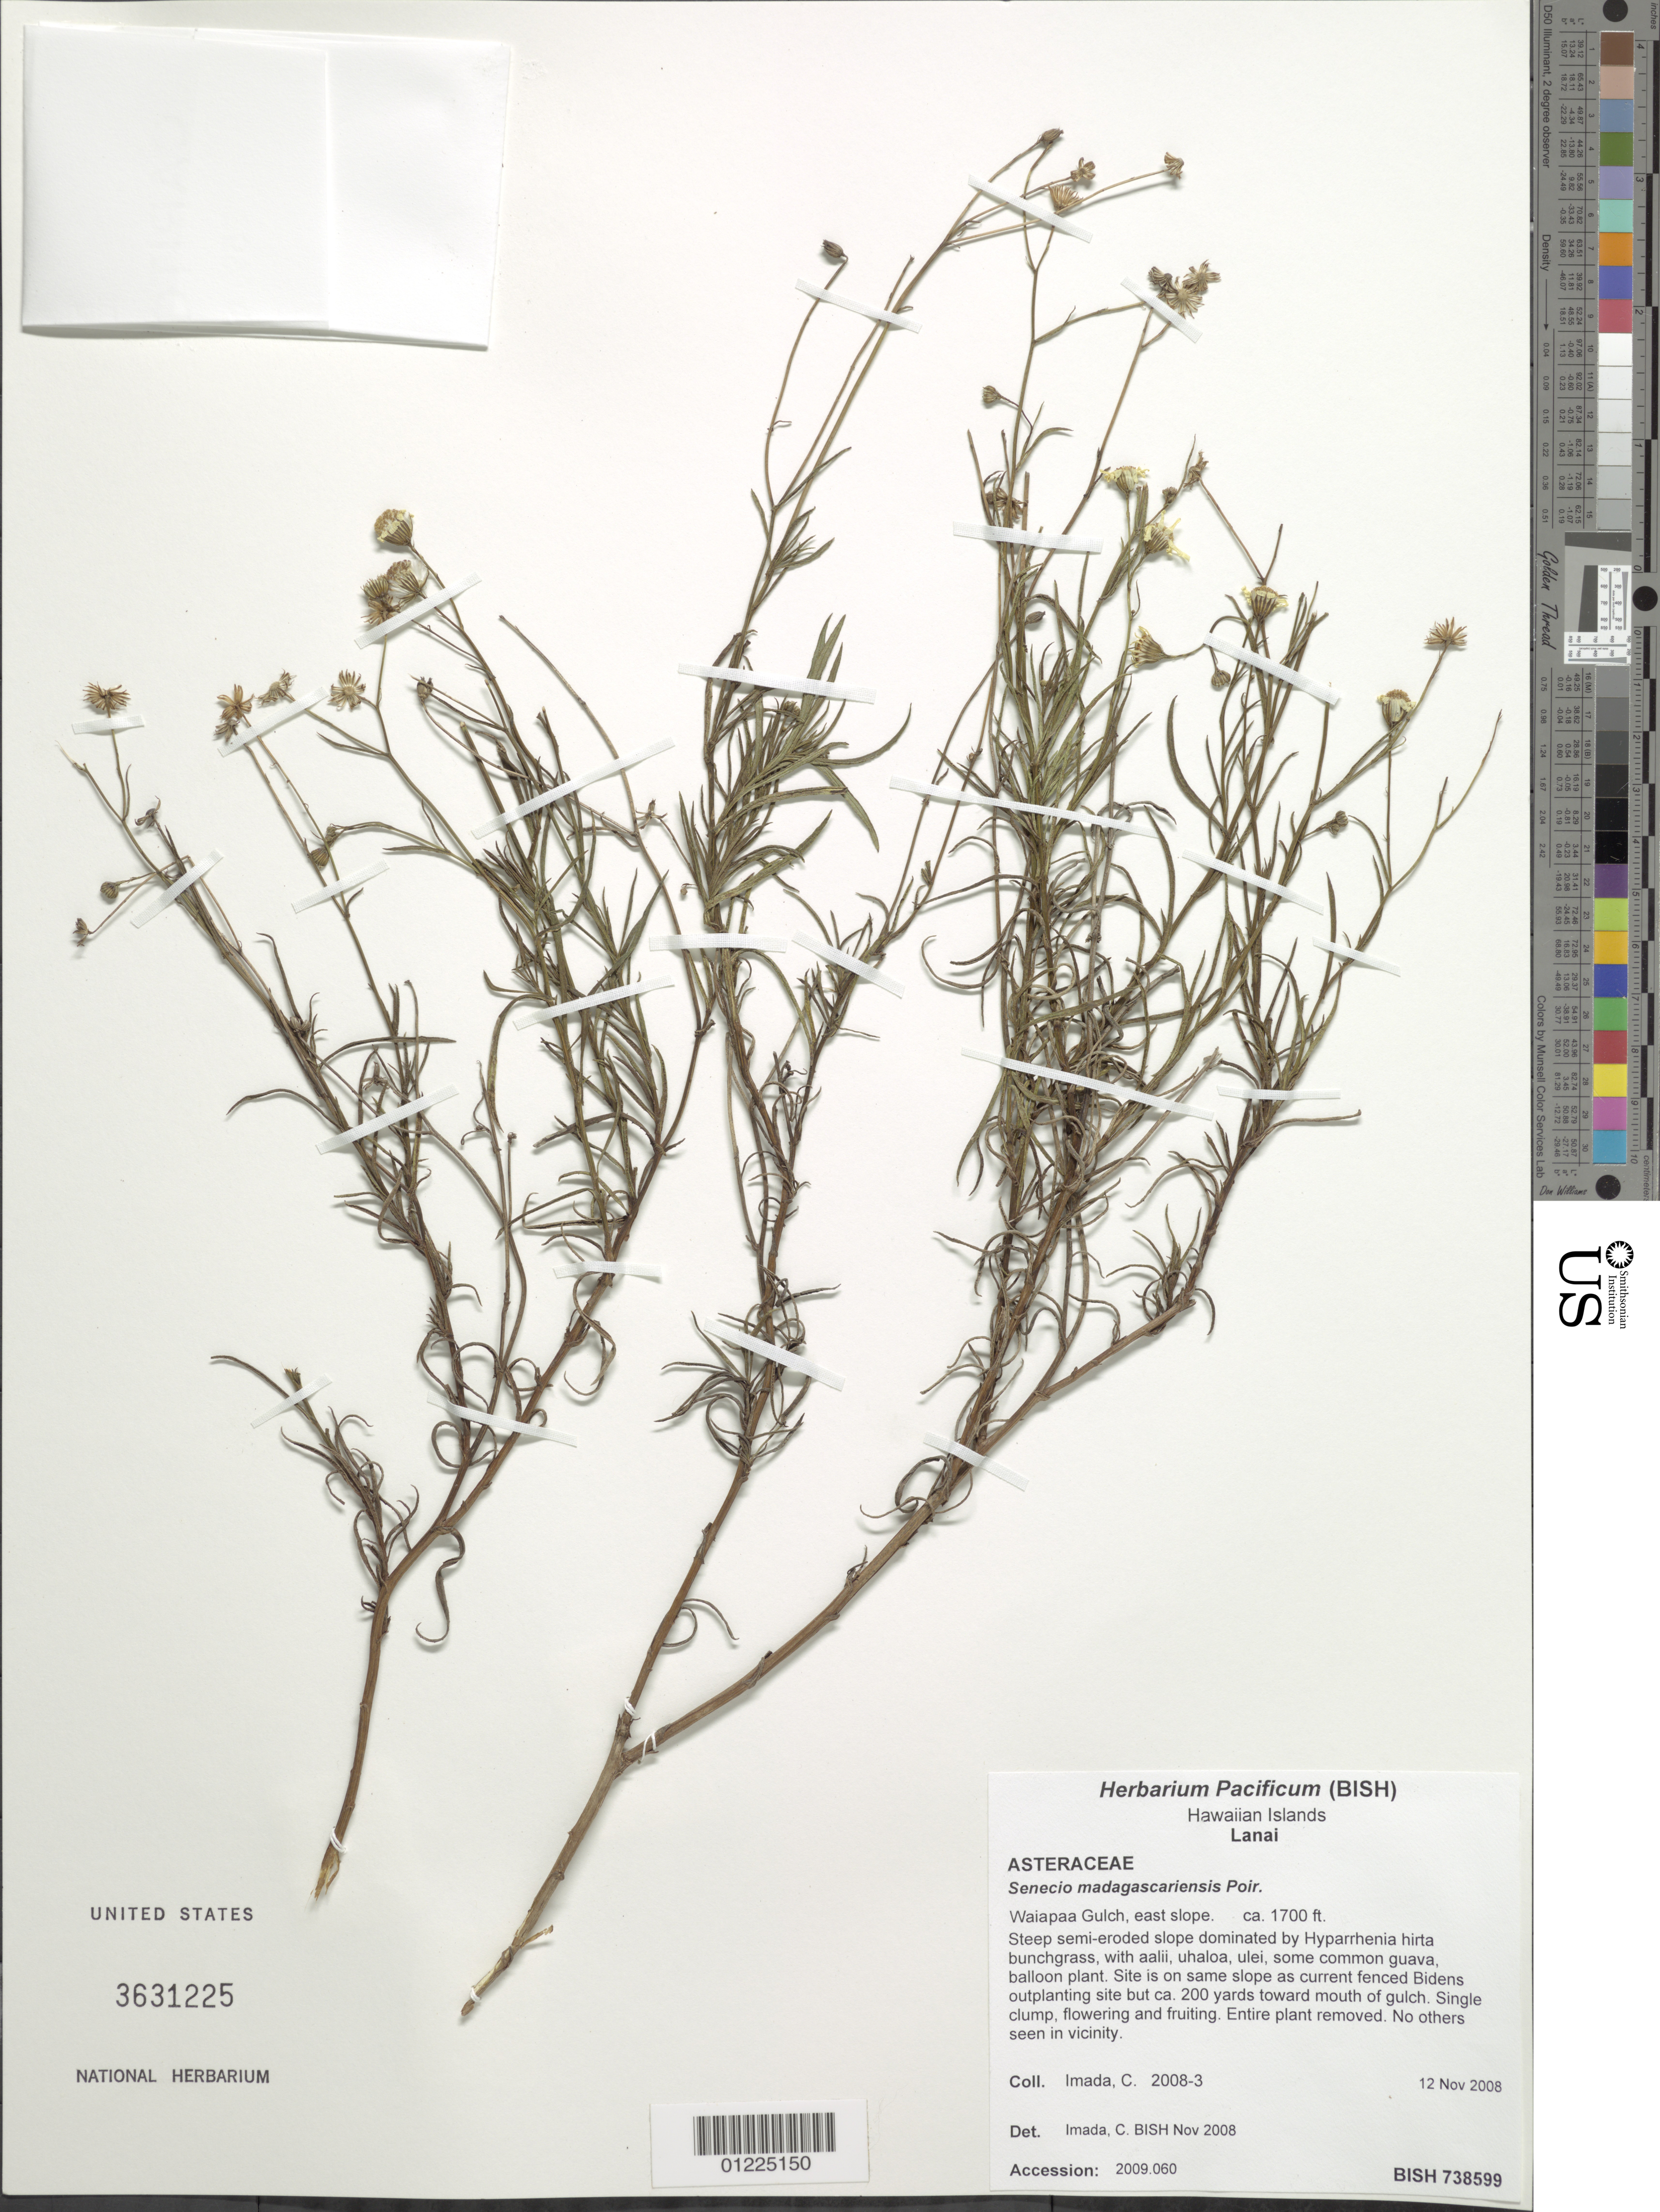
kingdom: Plantae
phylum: Tracheophyta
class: Magnoliopsida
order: Asterales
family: Asteraceae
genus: Senecio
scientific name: Senecio madagascariensis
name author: Poir.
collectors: C. Imada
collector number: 2008-3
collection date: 2008-11-12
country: United States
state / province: Hawaii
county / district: Maui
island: Lana'i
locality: Waiapaa Gulch, east slope.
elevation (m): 518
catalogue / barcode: US 3631225